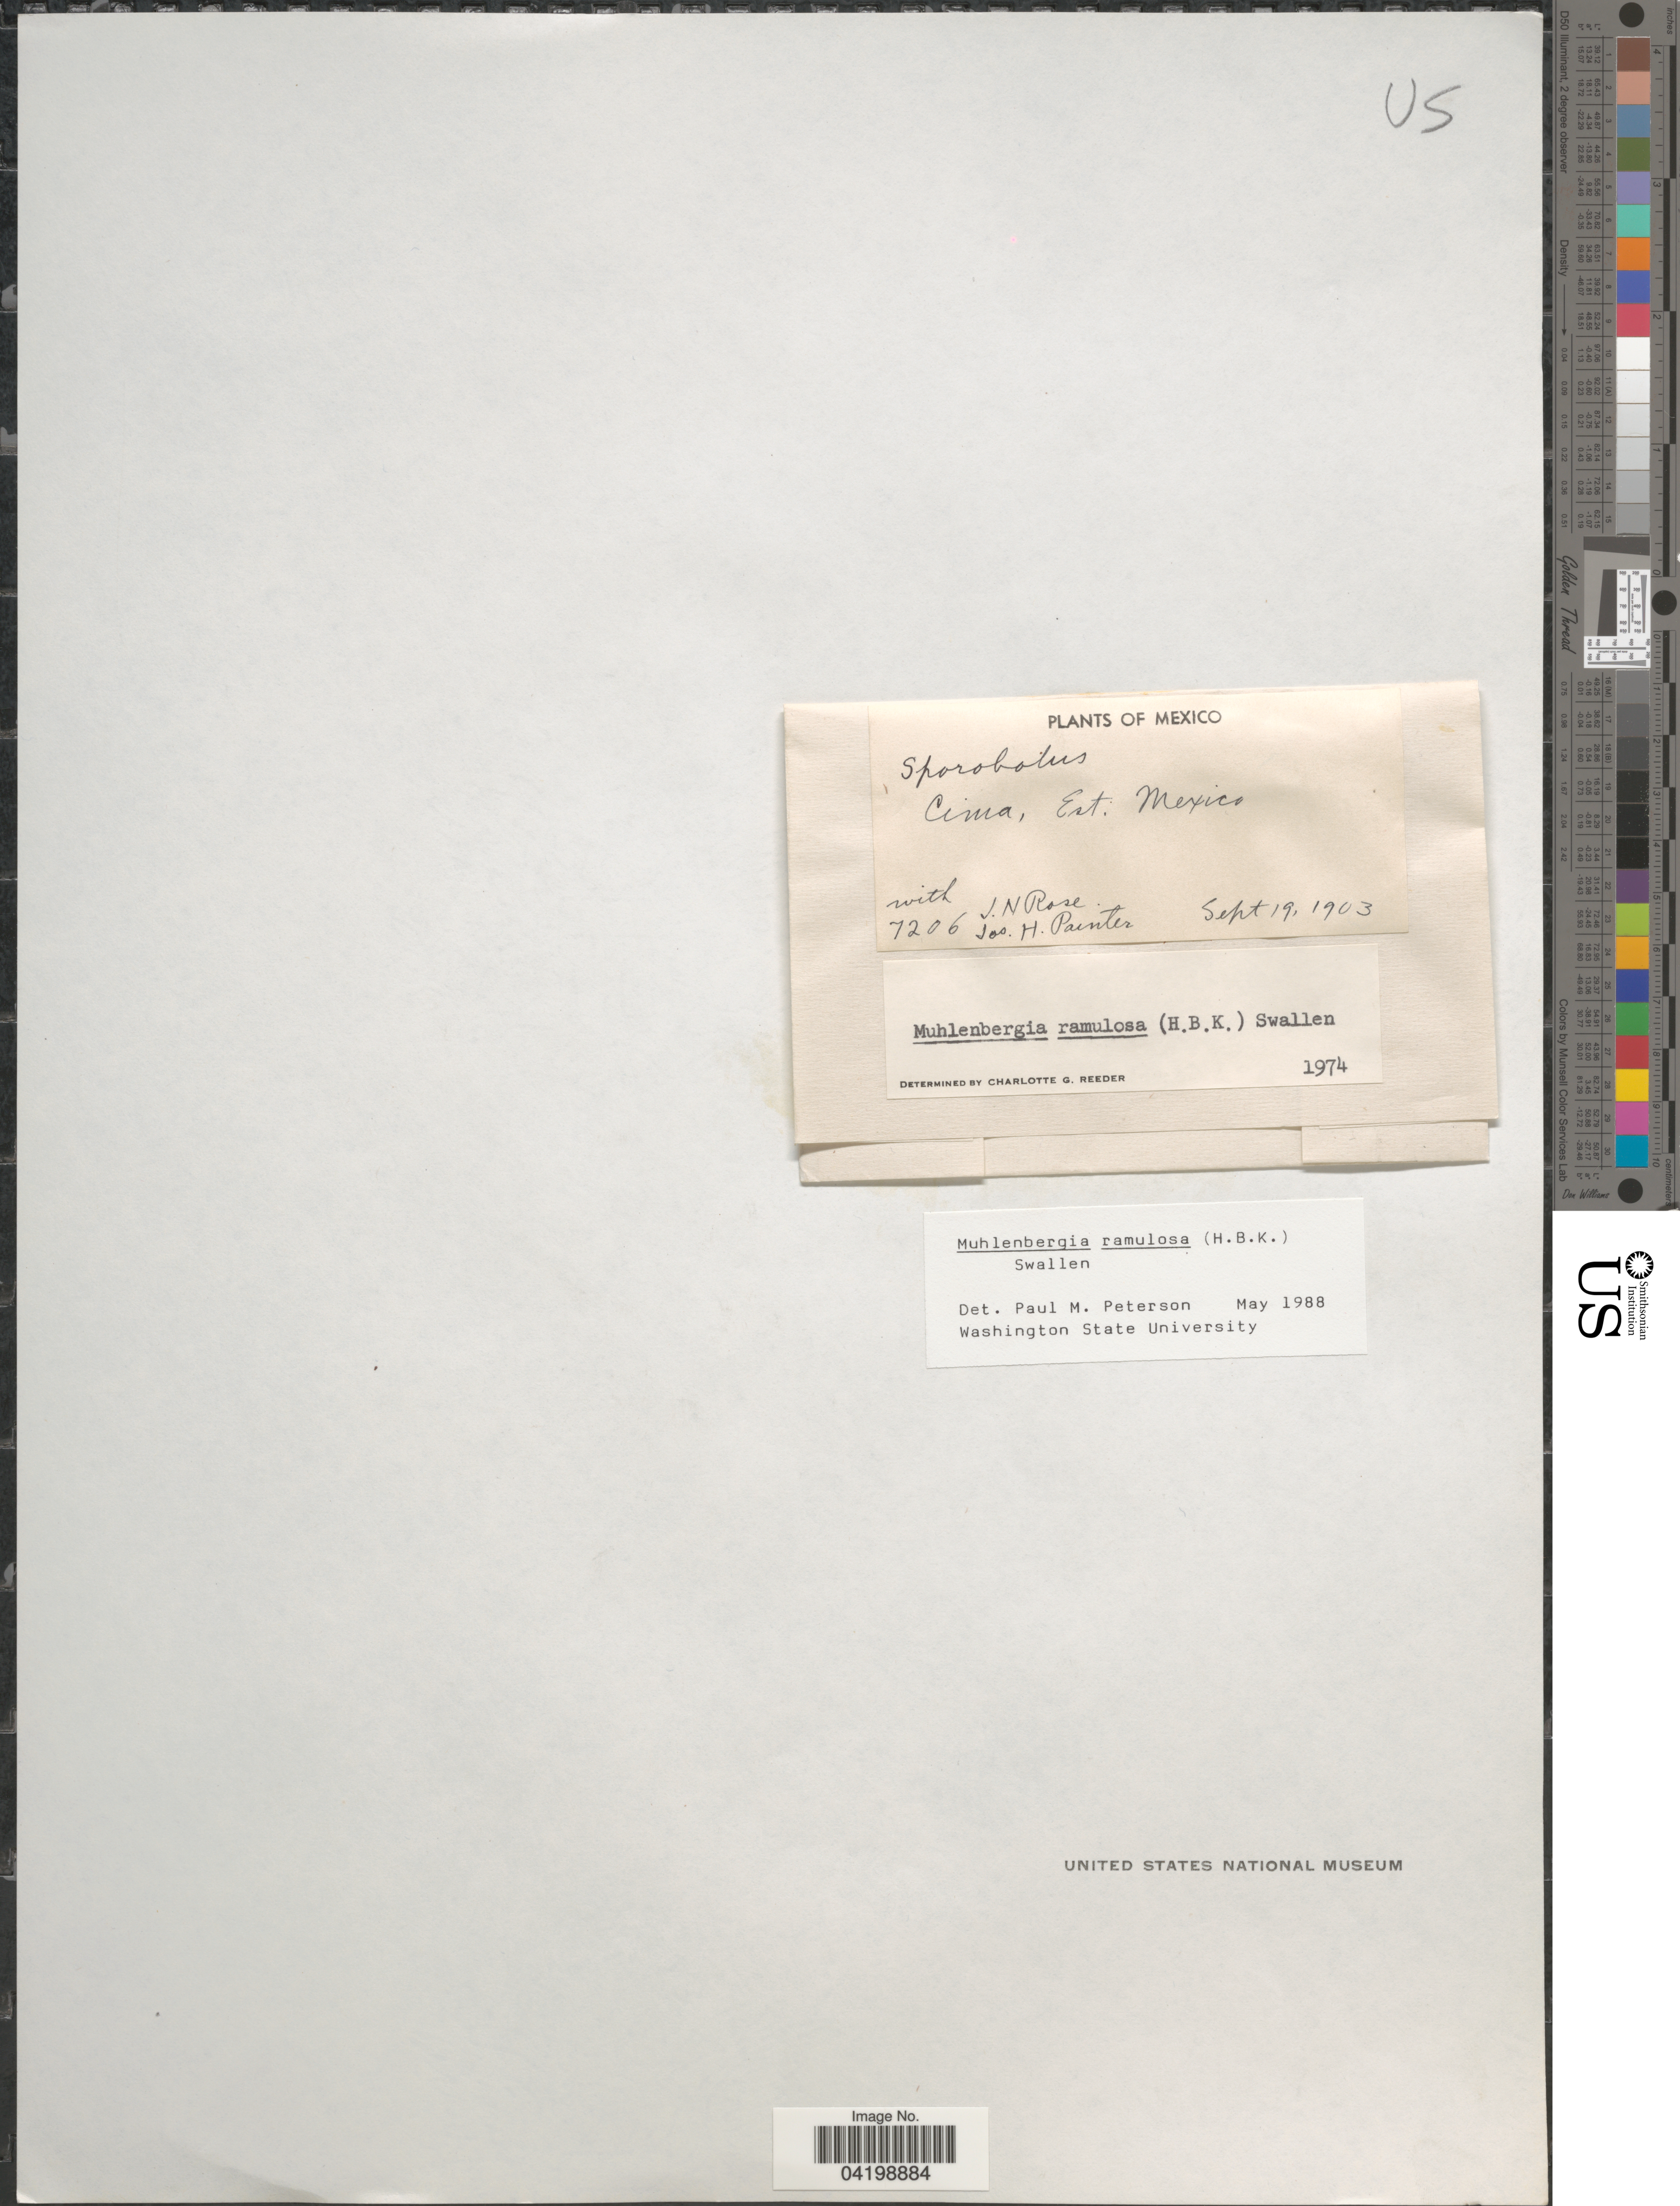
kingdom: Plantae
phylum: Tracheophyta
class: Liliopsida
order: Poales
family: Poaceae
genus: Muhlenbergia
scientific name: Muhlenbergia ramulosa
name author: (Kunth) Swallen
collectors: J. N. Rose & J. H. Painter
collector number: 7206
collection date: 1903-09-19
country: Mexico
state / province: México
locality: Cima.